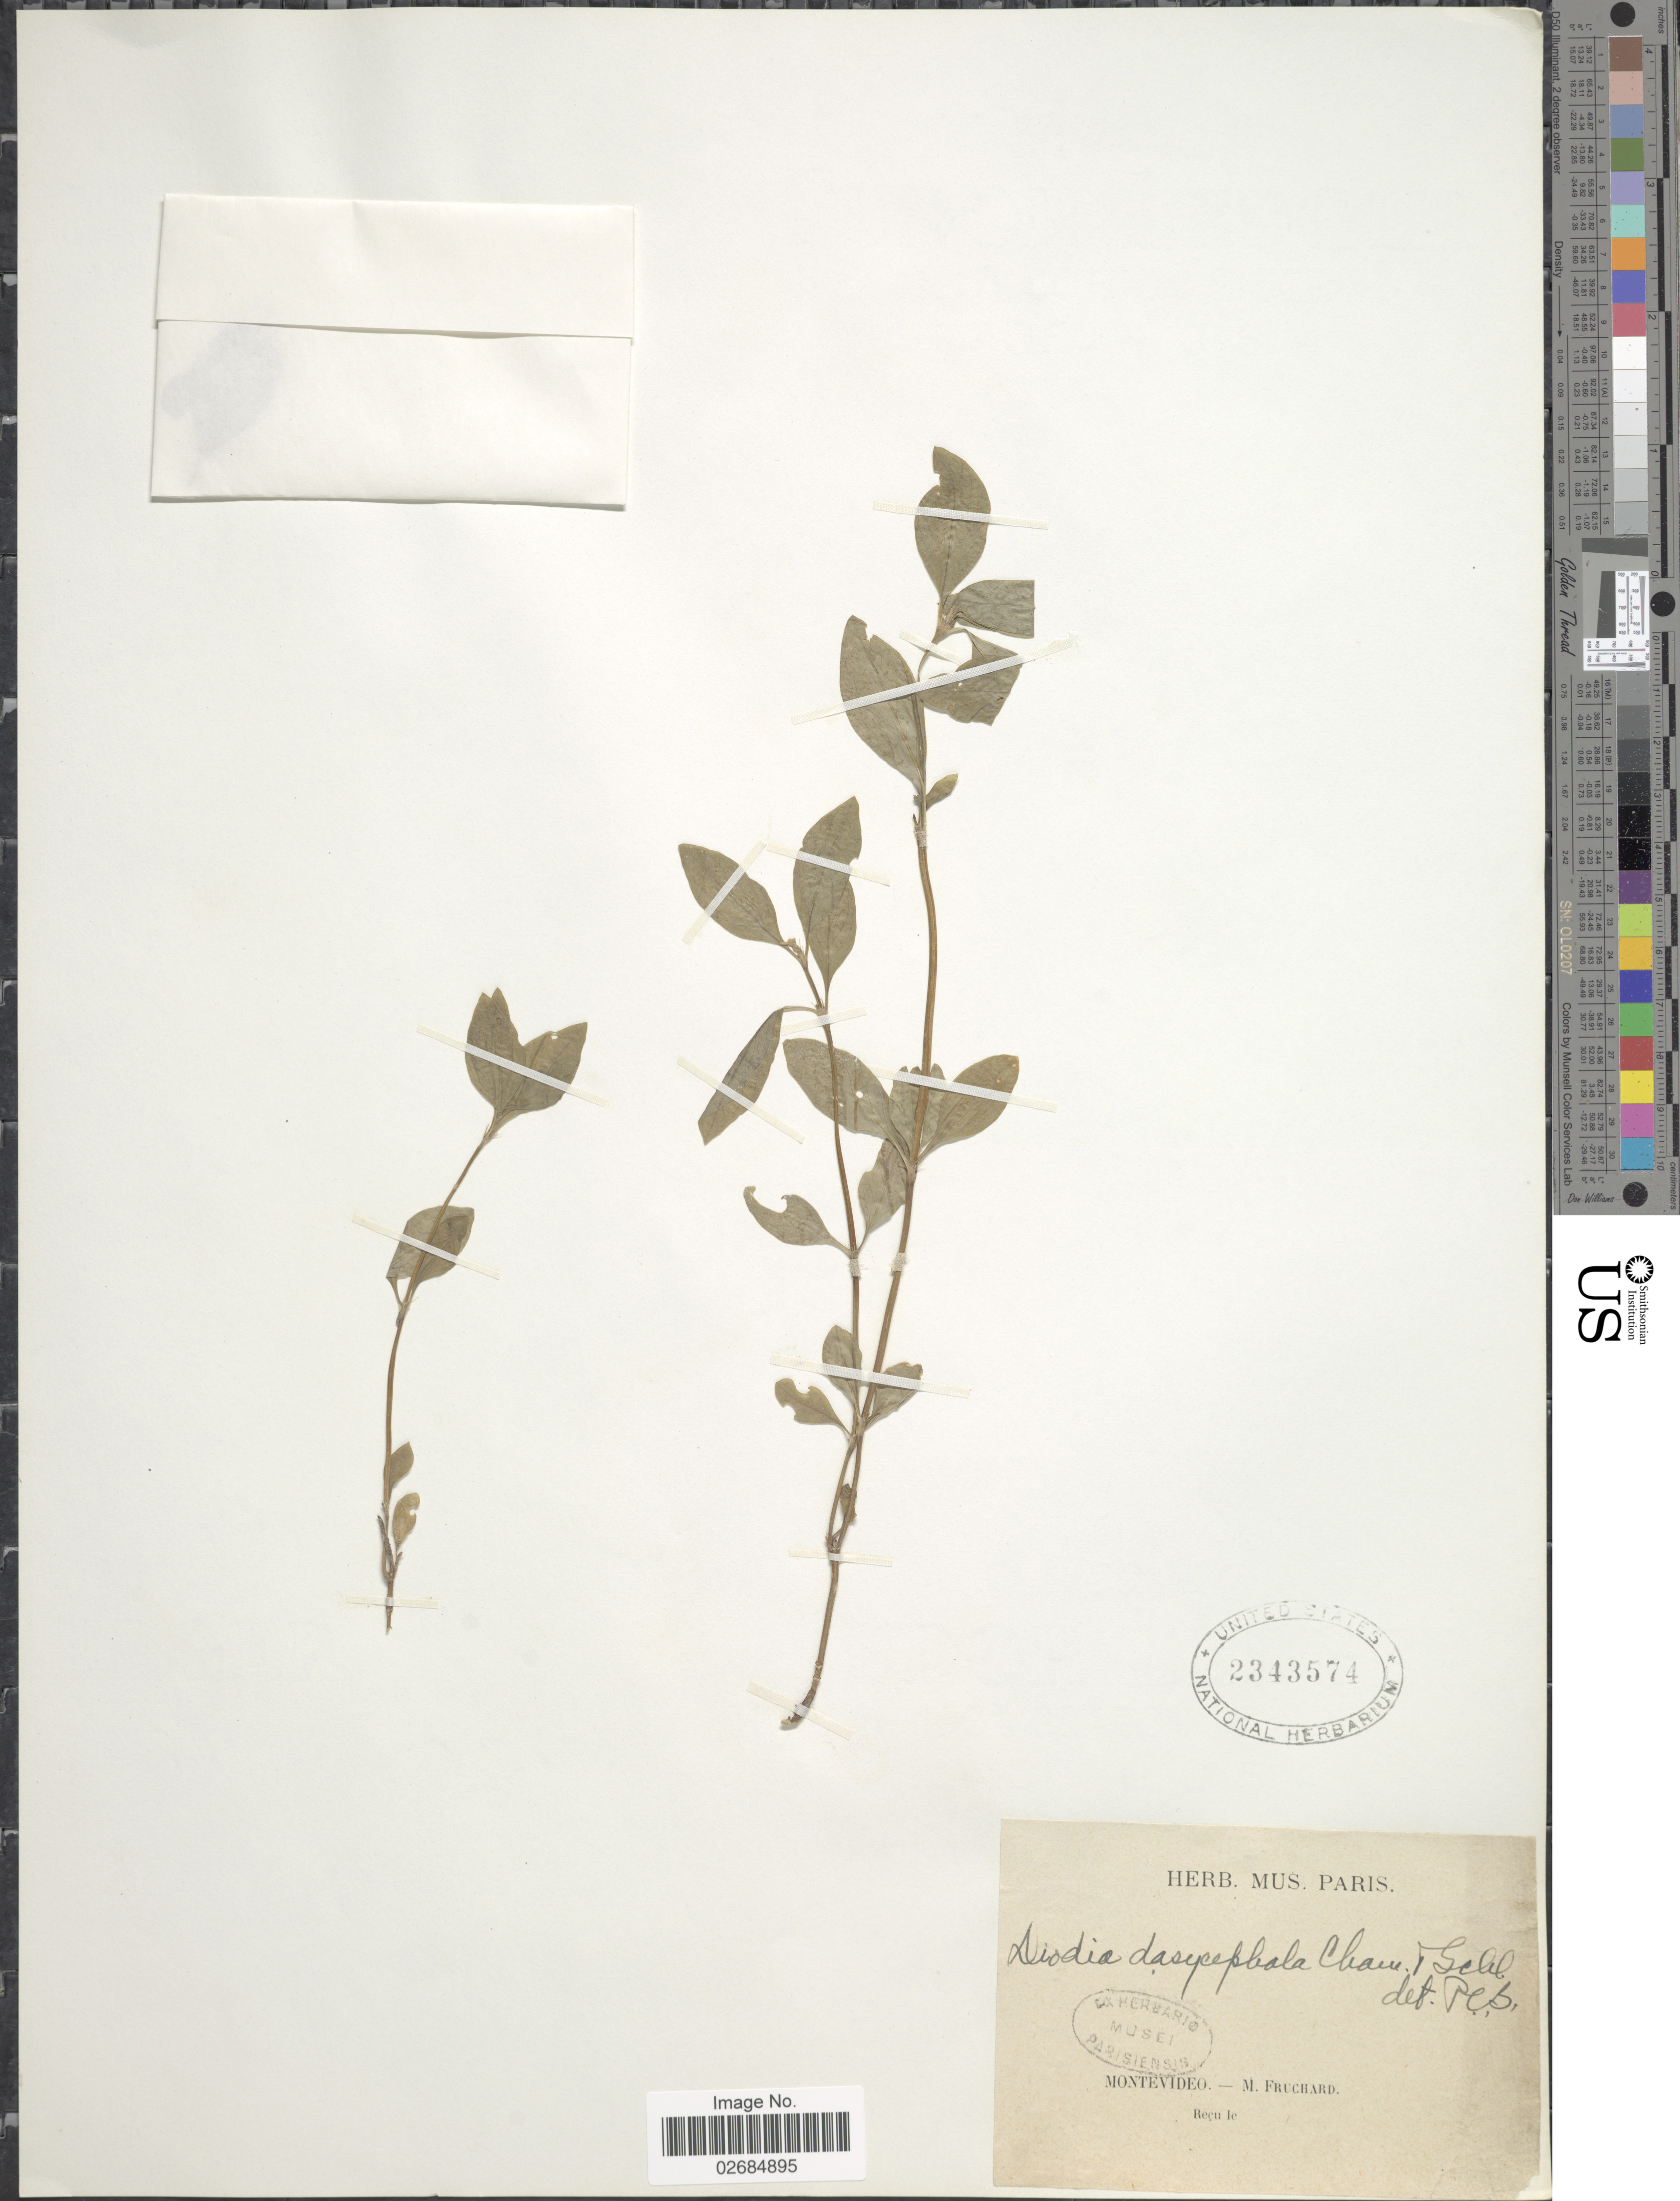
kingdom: Plantae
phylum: Tracheophyta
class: Magnoliopsida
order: Gentianales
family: Rubiaceae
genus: Diodia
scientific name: Diodia dasycephala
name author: Cham. & Schltdl.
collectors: M. Fruchard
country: Uruguay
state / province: Montevideo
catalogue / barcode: US 2343574